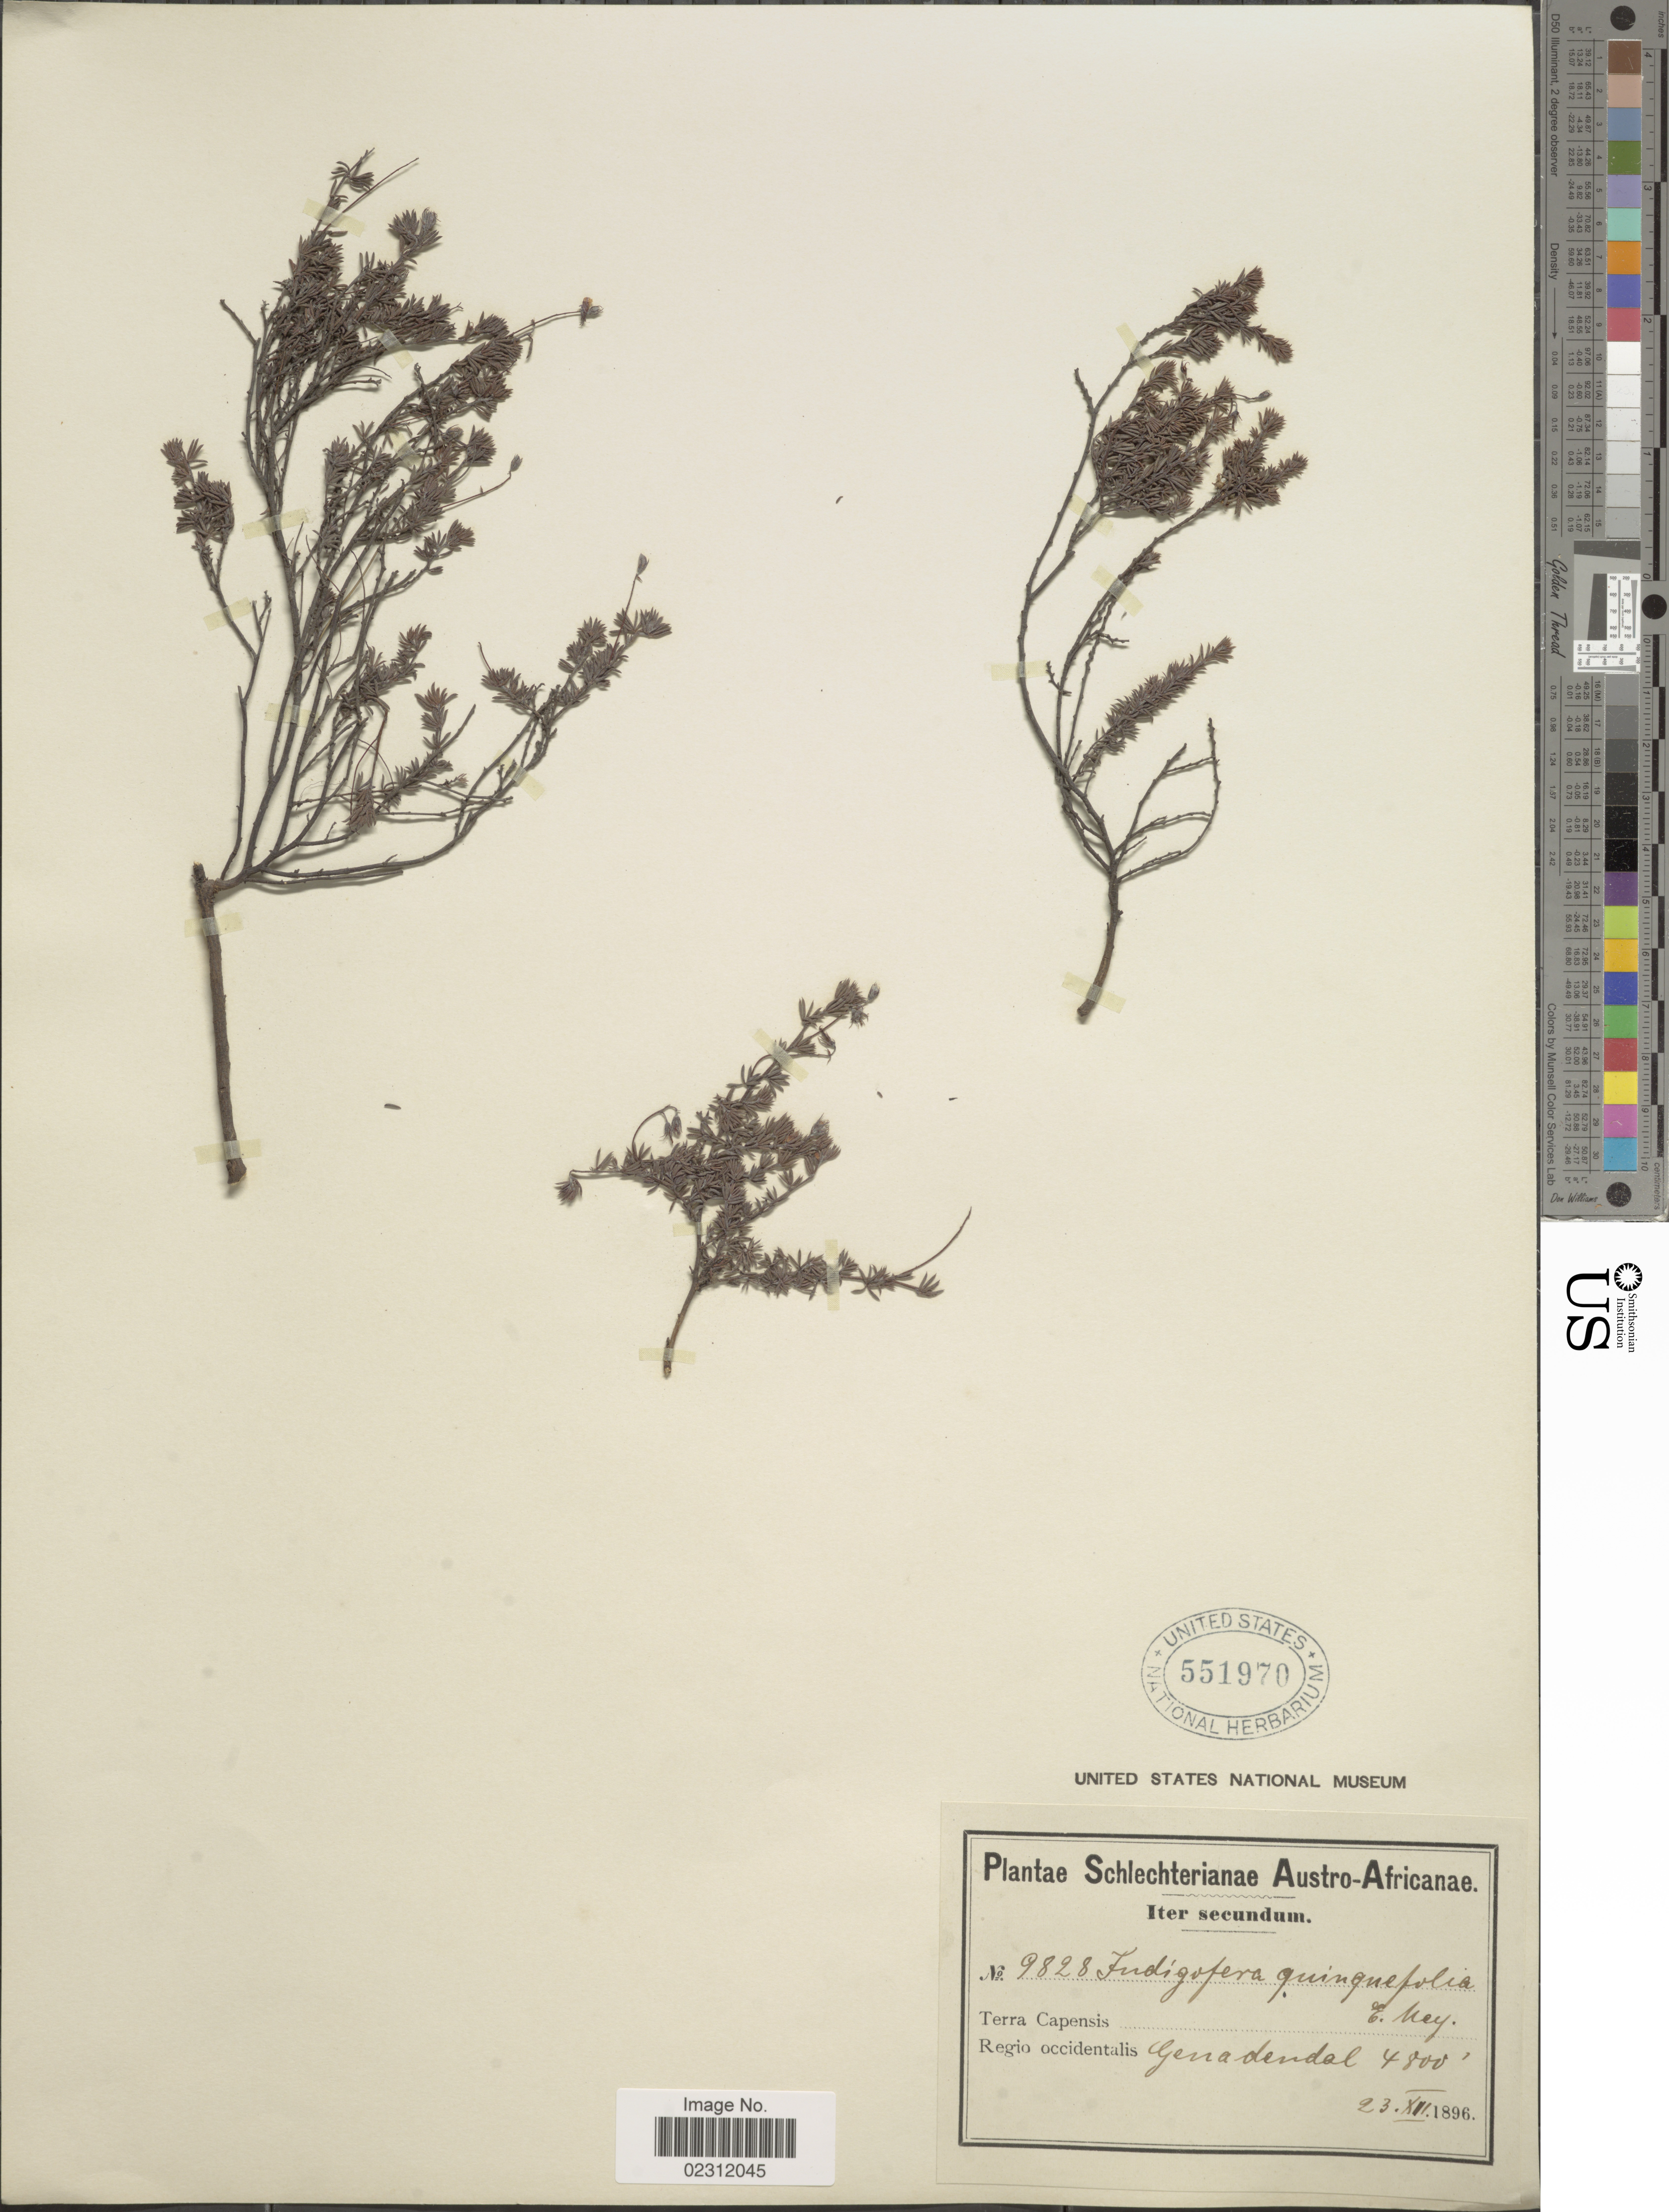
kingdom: Plantae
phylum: Tracheophyta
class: Magnoliopsida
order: Fabales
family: Fabaceae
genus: Indigofera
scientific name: Indigofera quinquefolia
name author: E. Mey.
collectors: Schlechter, --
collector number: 9828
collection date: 1896-12-23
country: South Africa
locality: Austro-Africanae, Genadendal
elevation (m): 1463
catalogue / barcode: US 551970